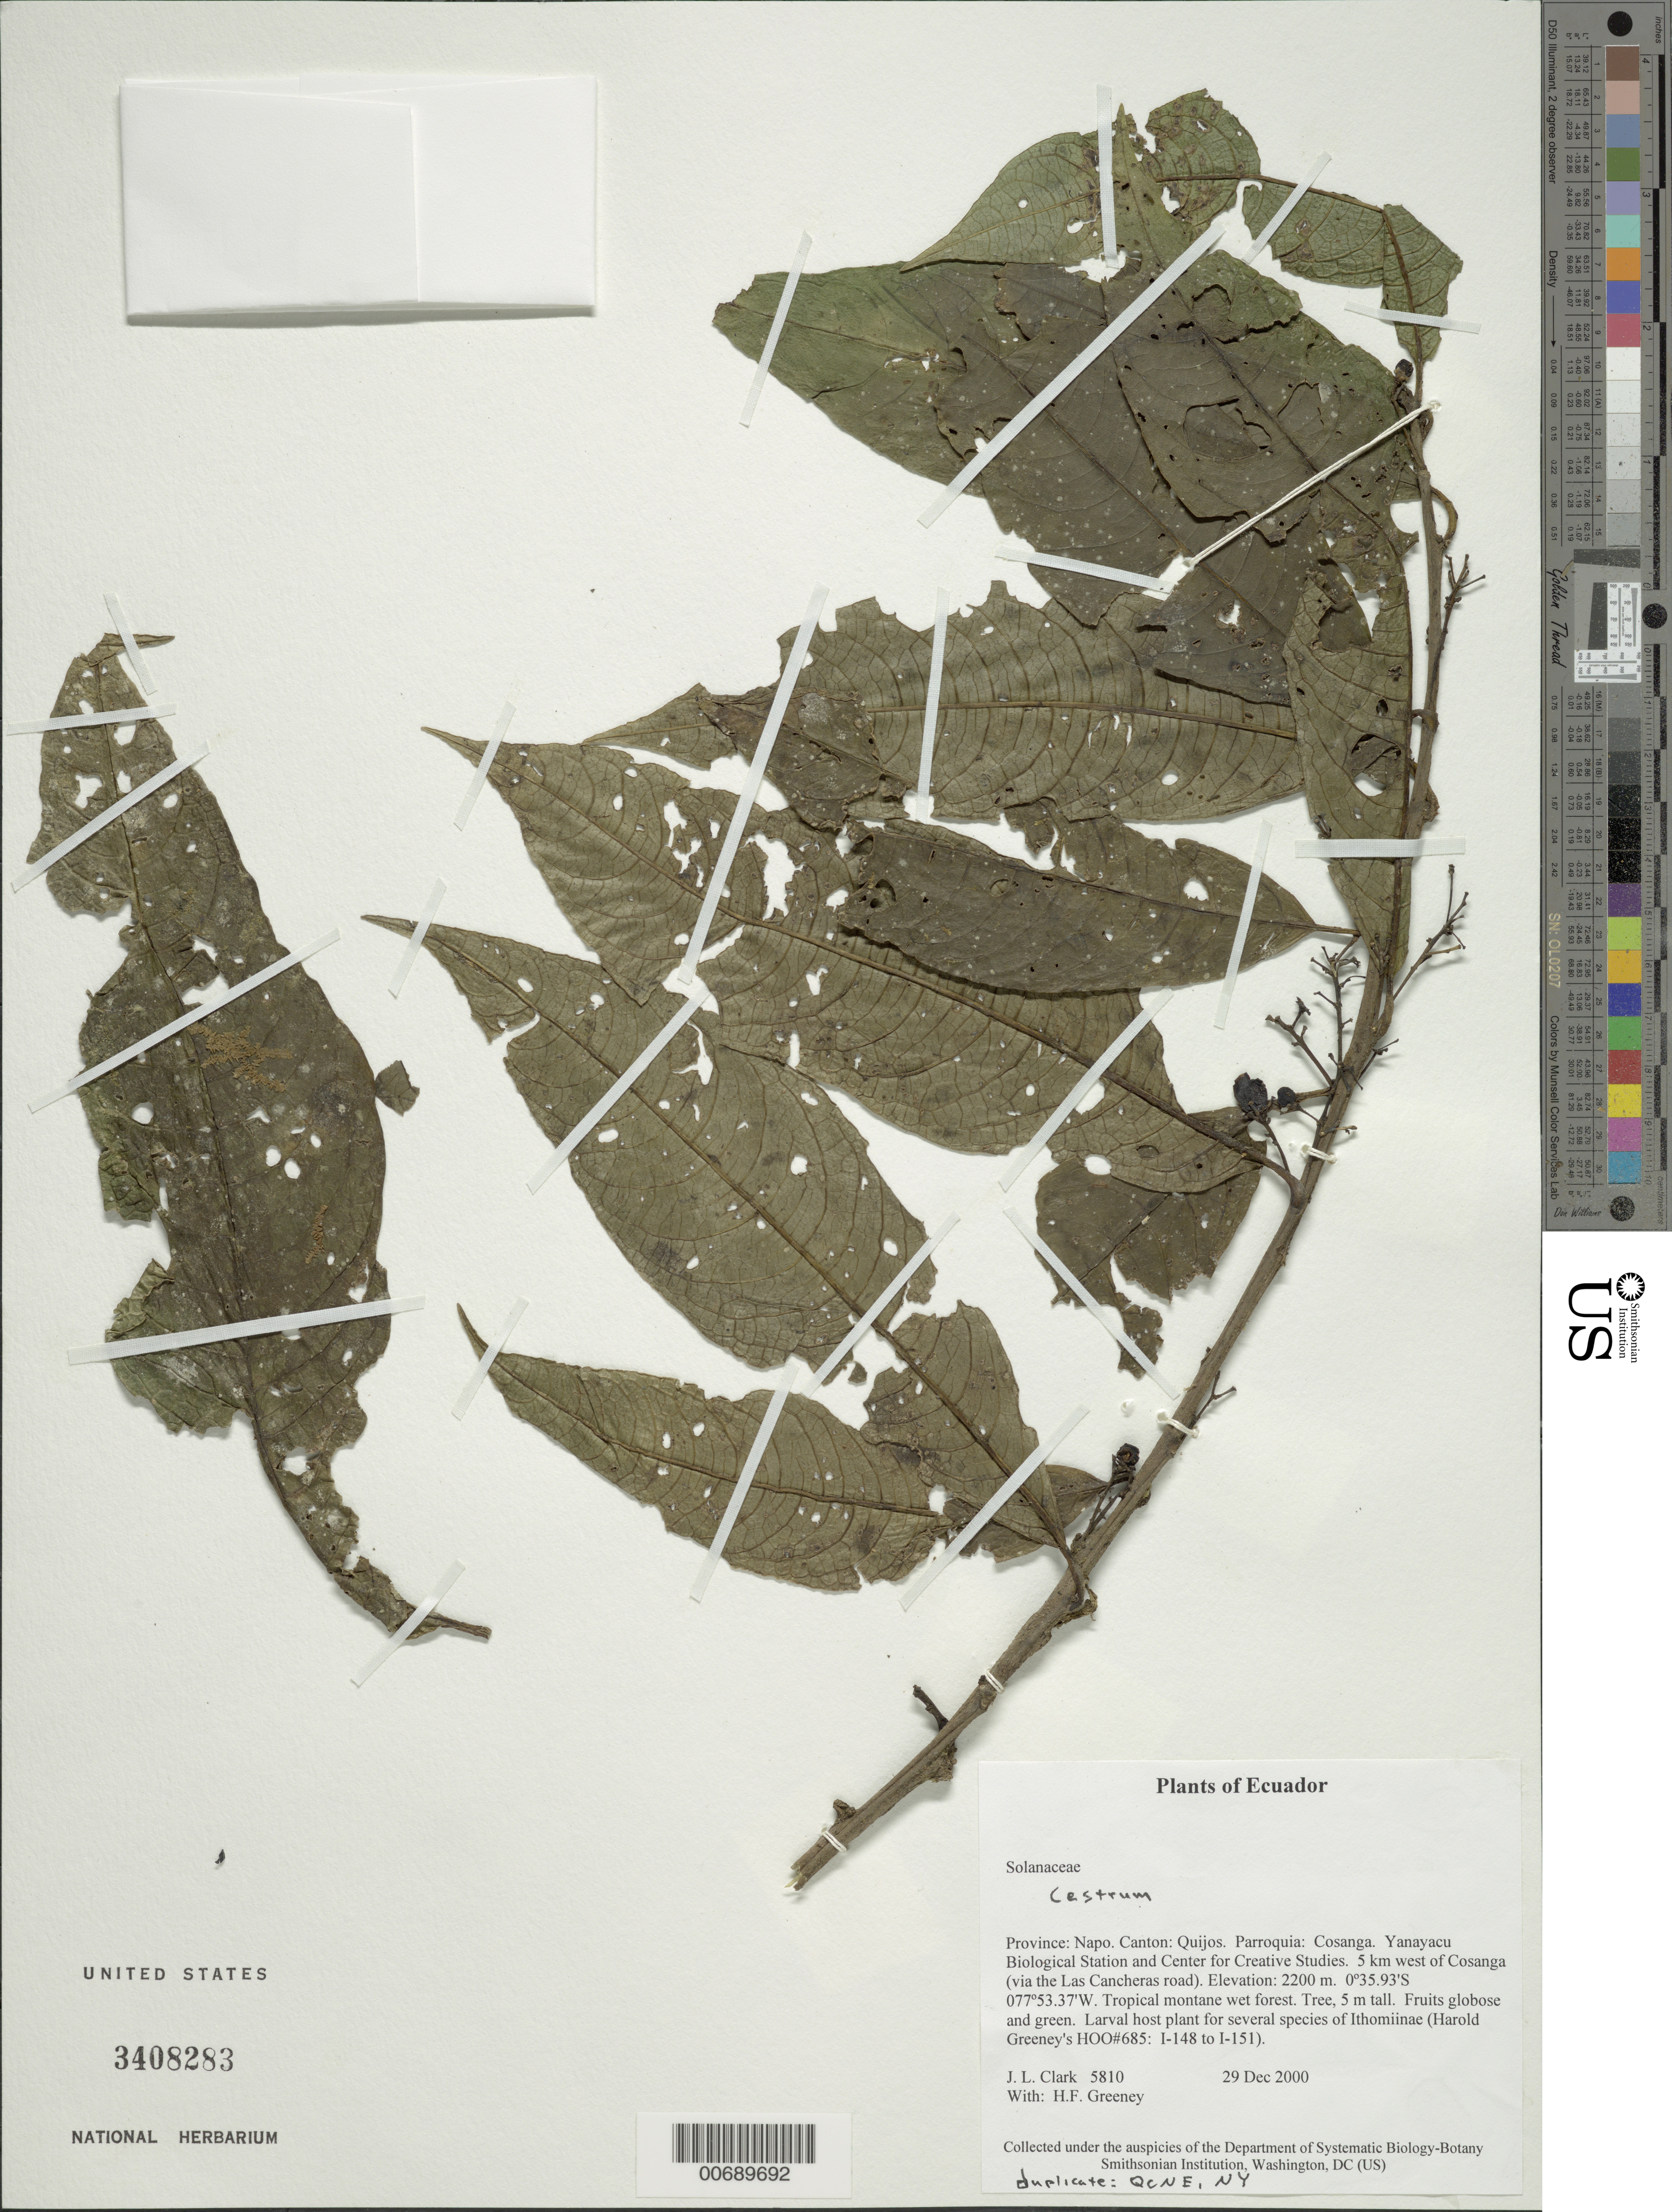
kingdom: Plantae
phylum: Tracheophyta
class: Magnoliopsida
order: Solanales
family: Solanaceae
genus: Cestrum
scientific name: Cestrum sp.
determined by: Nee, Michael H.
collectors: J. L. Clark & H. Greeney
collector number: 5810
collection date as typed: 29 Dec 2000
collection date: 2000-12-29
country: Ecuador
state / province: Napo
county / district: Quijos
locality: Parroquia: Cosanga. Yanayacu Biological Station and Center for Creative Studies. 5 km west of Cosanga (via the Las Cancheras road).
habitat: Tropical montane wet forest.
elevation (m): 2200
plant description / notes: NY, QCNE, US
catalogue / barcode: US 3408283